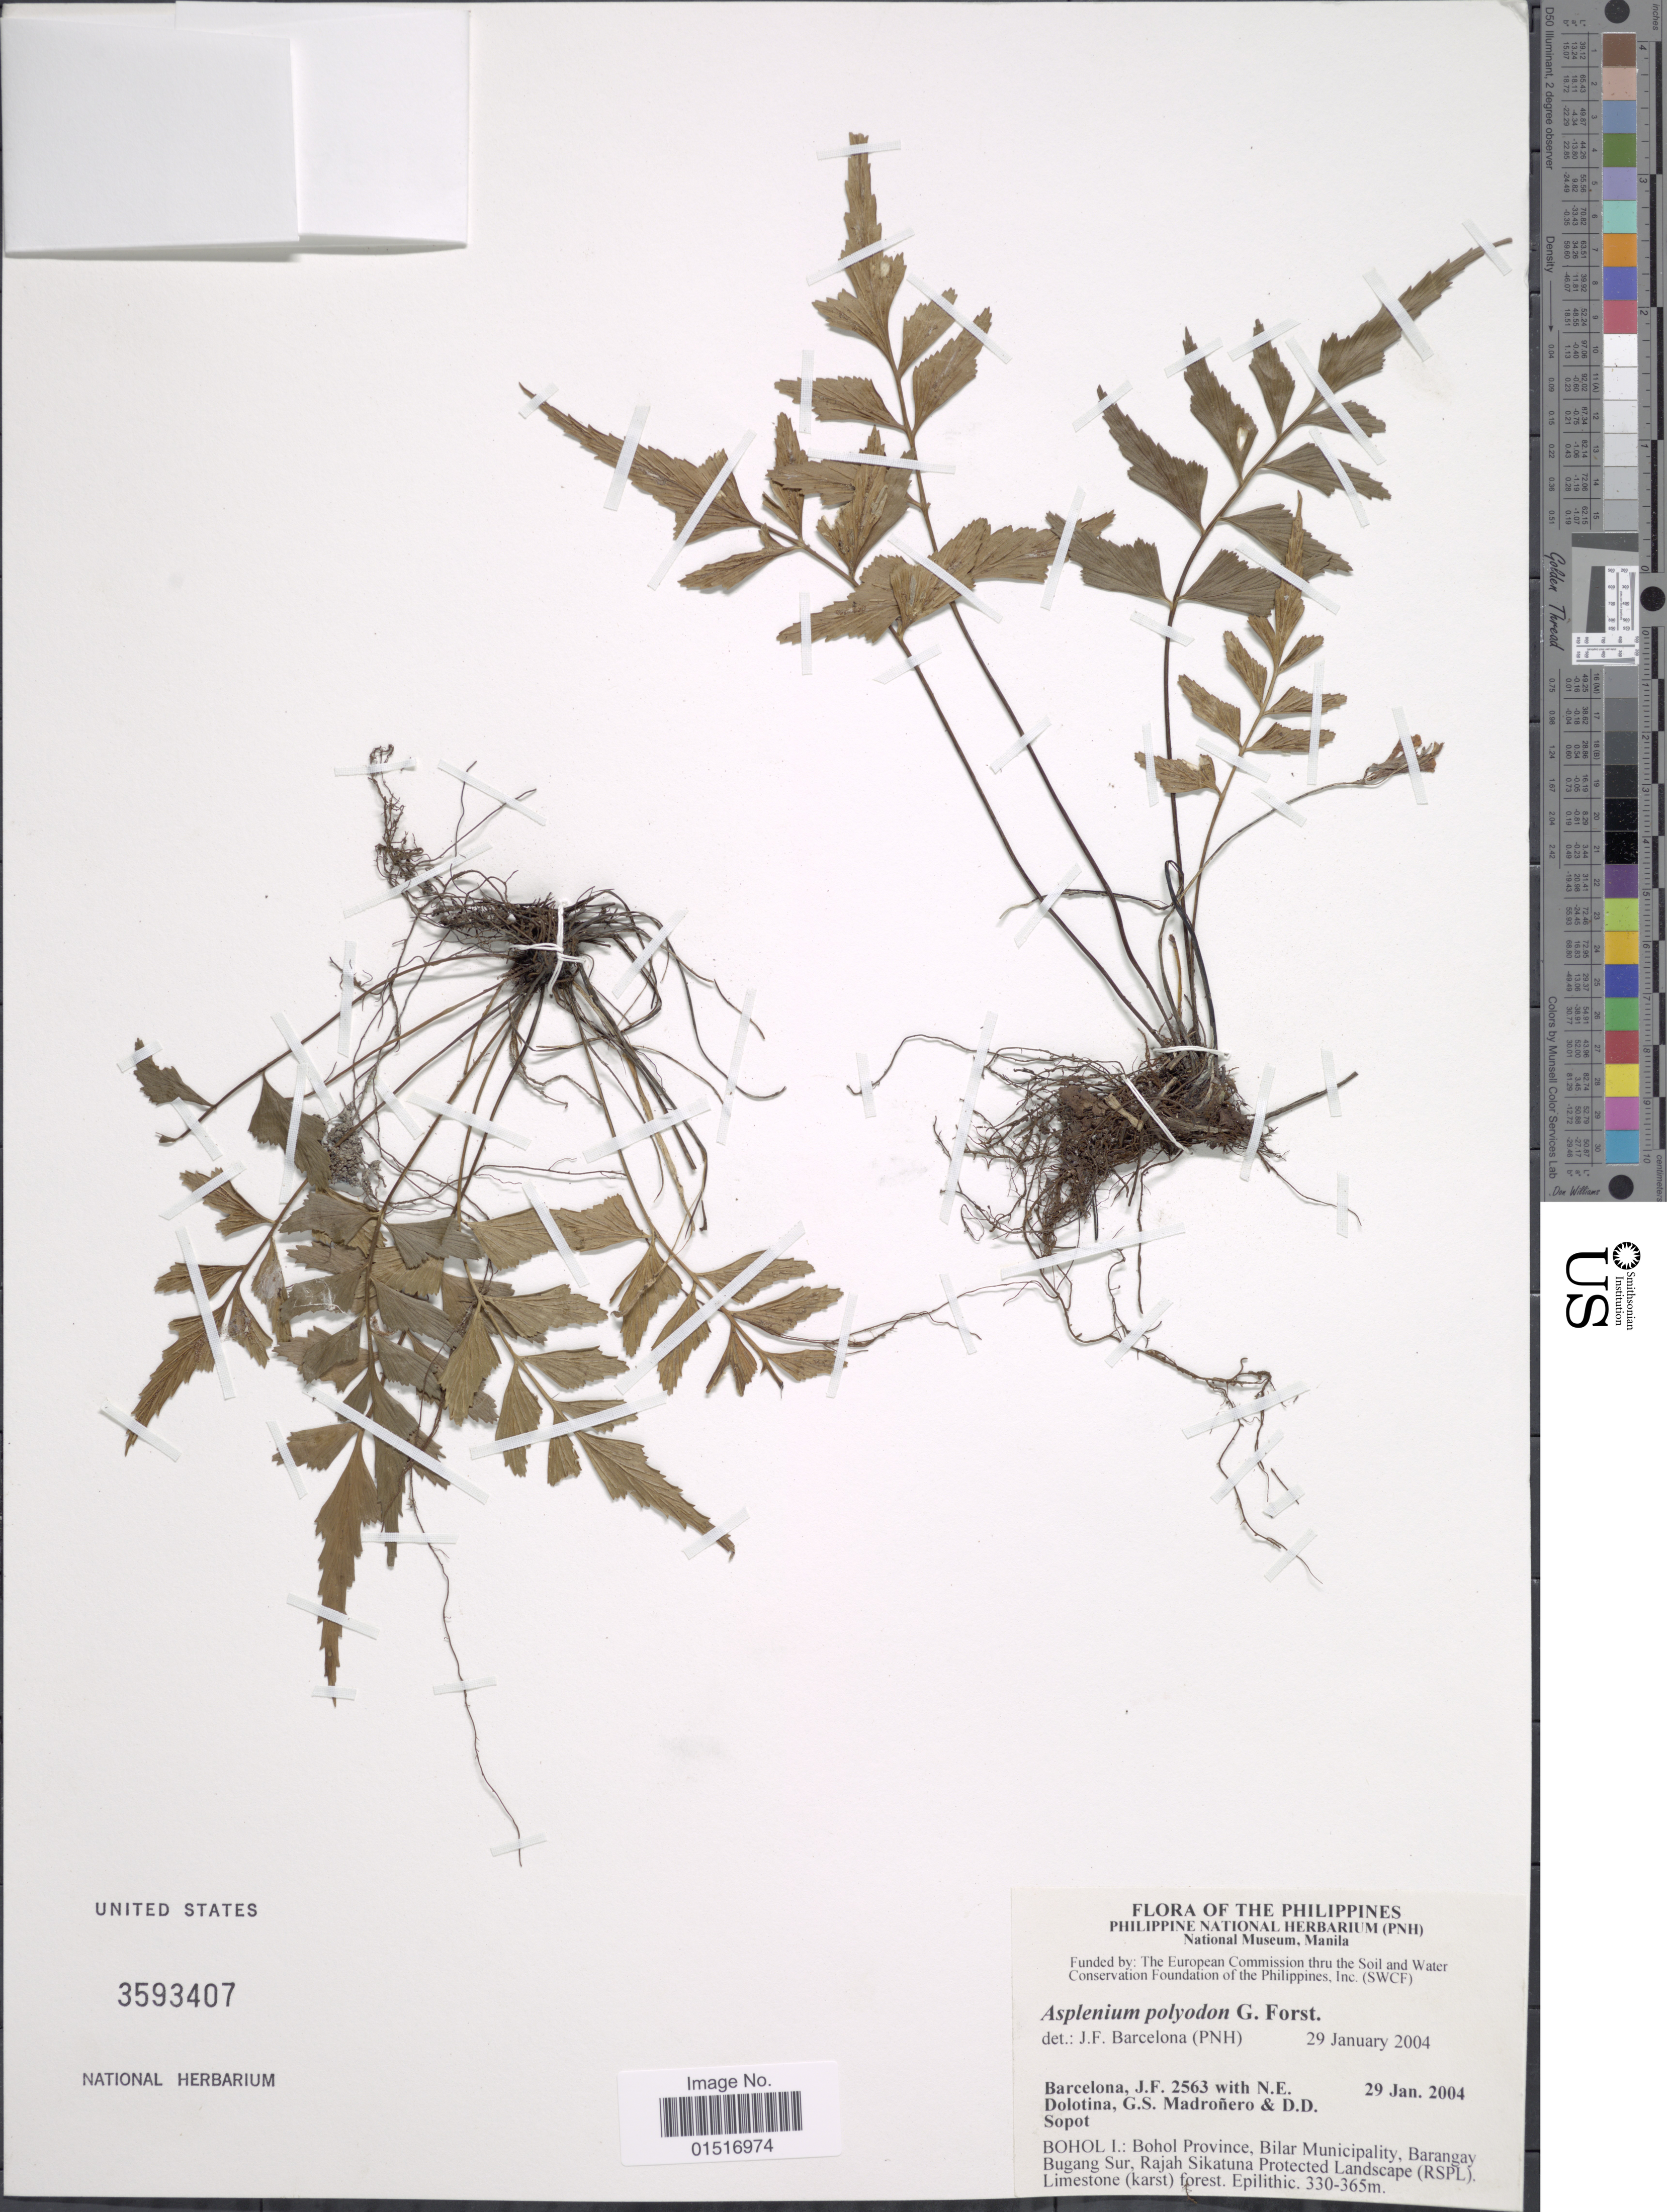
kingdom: Plantae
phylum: Tracheophyta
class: Polypodiopsida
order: Polypodiales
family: Aspleniaceae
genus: Asplenium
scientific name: Asplenium polyodon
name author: G. Forst.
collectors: J. F. Barcelona, N. Dolotina, G. Madroñero & D. Sopot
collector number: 2563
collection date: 2004-01-29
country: Philippines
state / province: Central Visayas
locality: Bohol I.: Bohol Province, Bilar Municipality, Barangay Bugang Sur, Rajah Sikatuna Protected Landscape (RSPL). Limestone (karst) forest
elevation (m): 330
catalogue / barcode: US 3593407